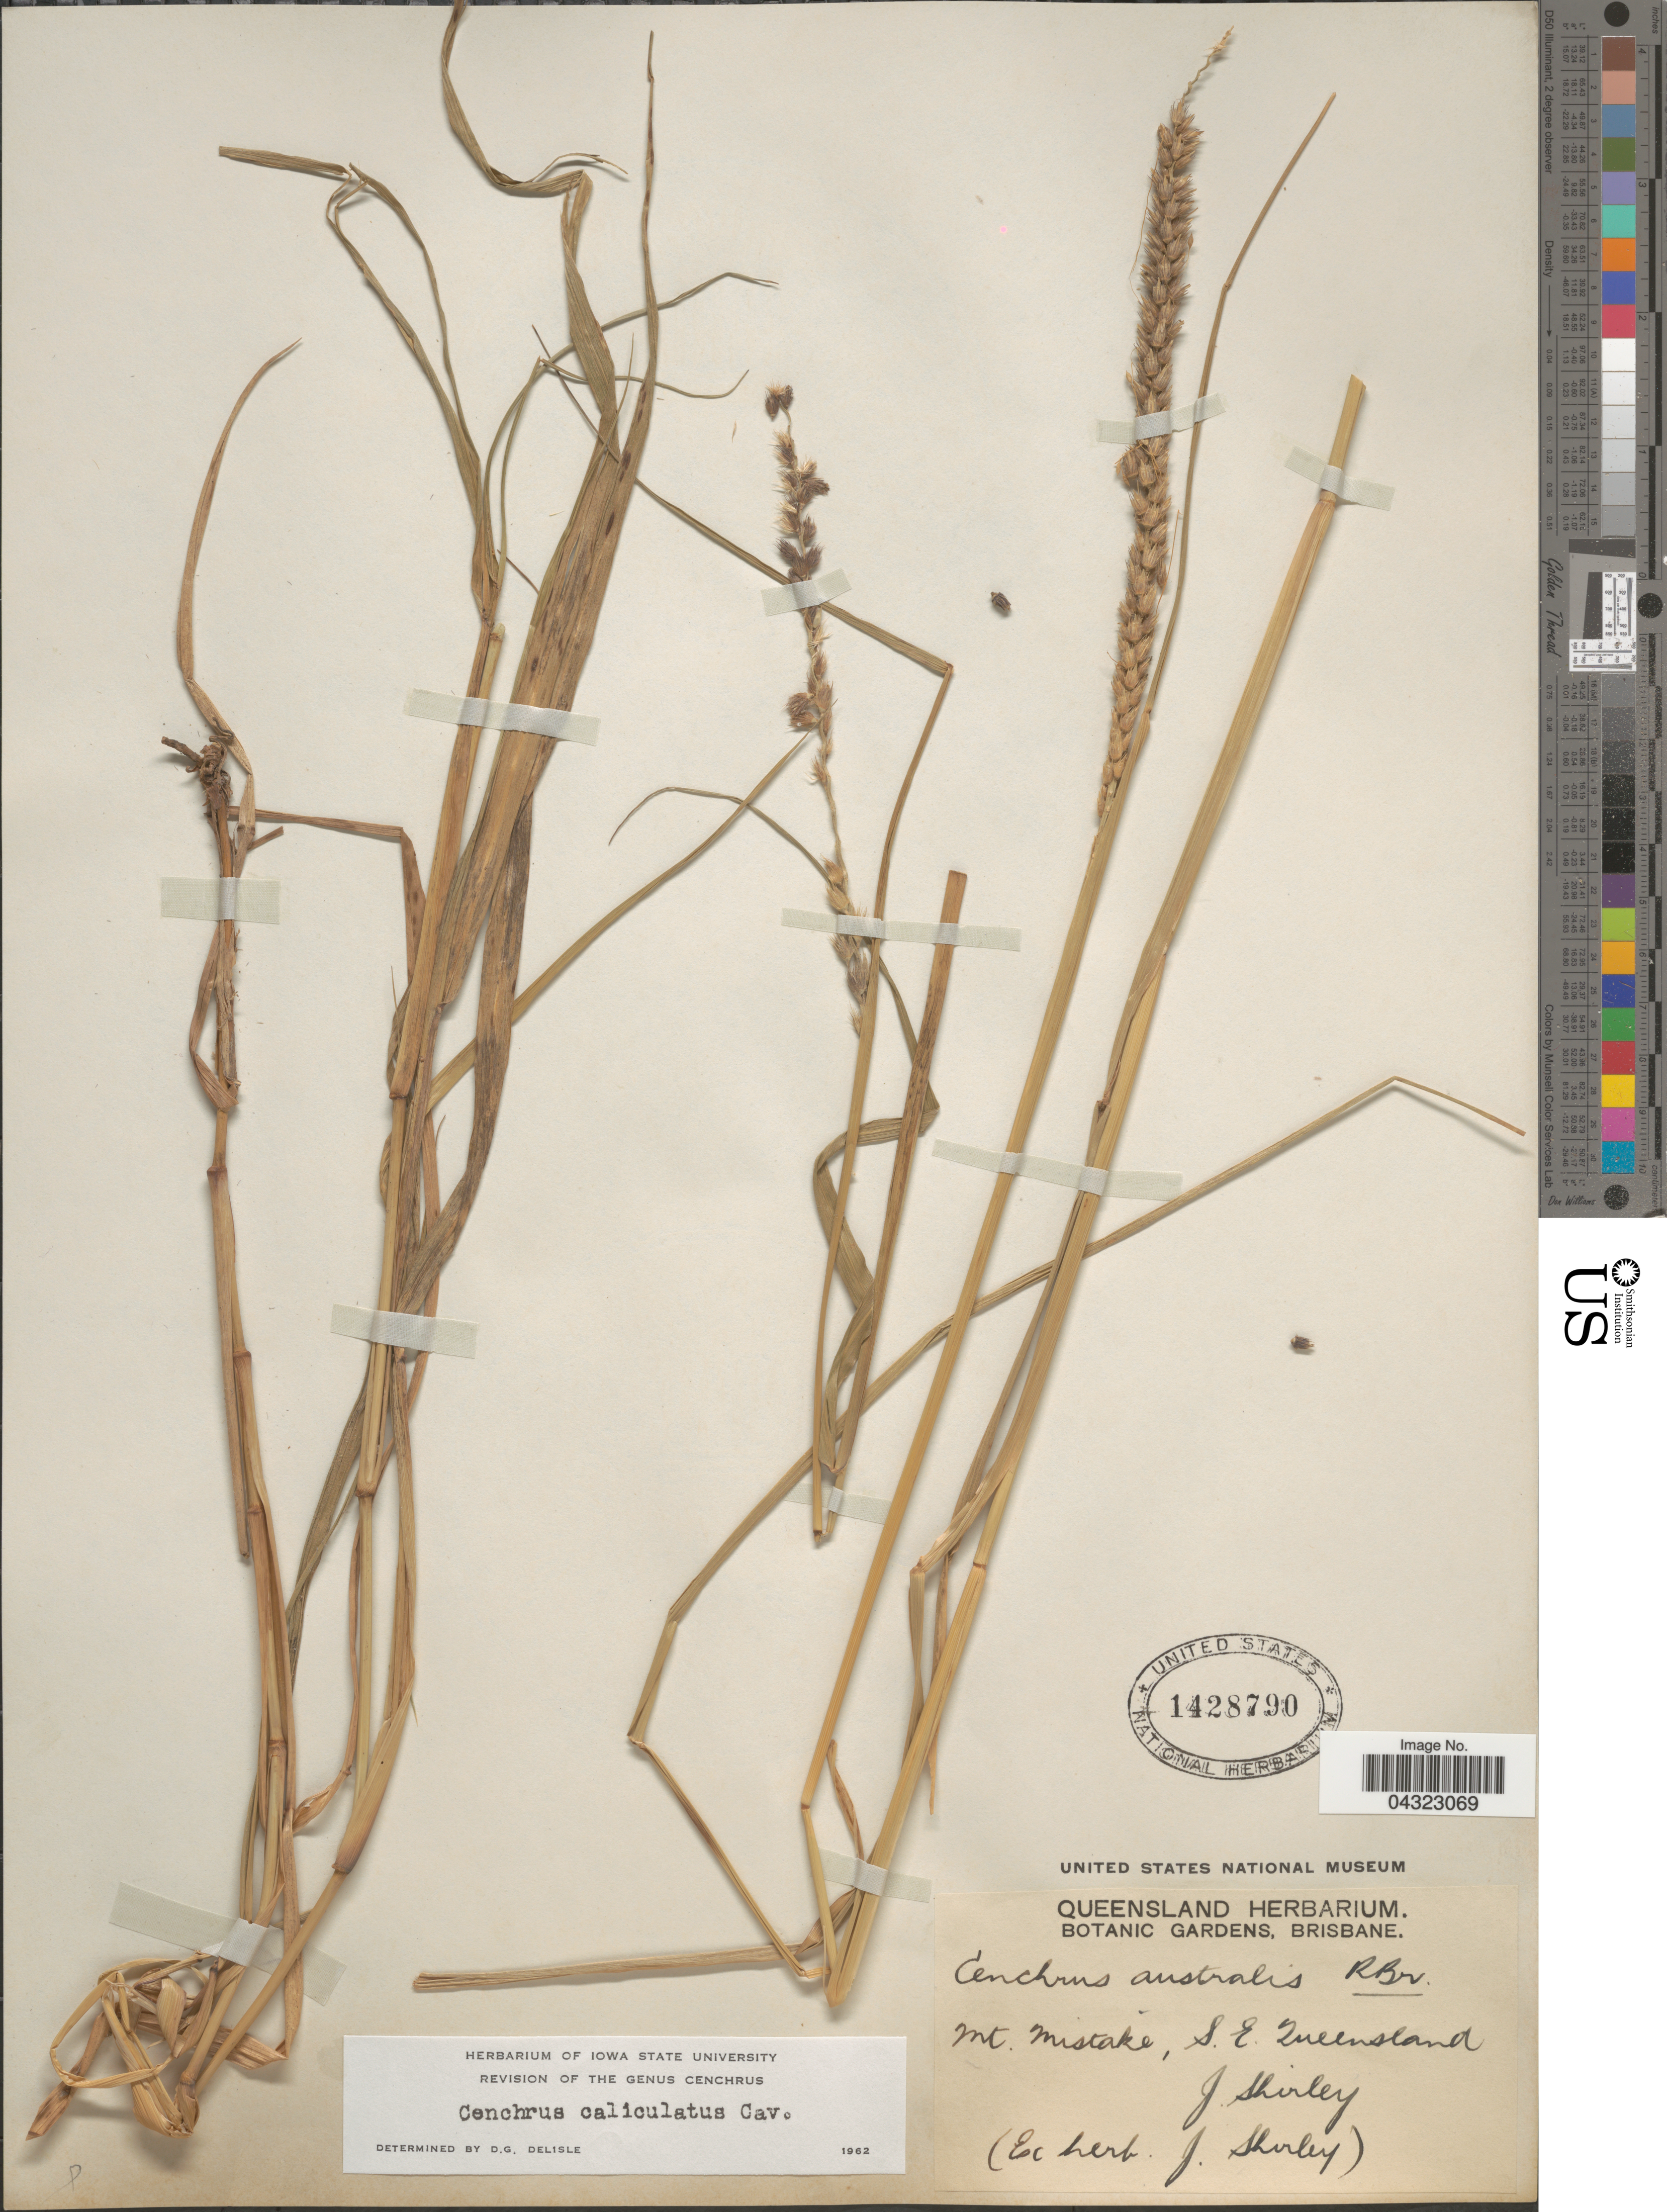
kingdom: Plantae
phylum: Tracheophyta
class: Liliopsida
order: Poales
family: Poaceae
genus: Cenchrus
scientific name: Cenchrus caliculatus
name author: Cav.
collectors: J. Shirley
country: Australia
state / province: Queensland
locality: Mt. Mistake, S.E. Queensland.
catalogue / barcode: US 1428790